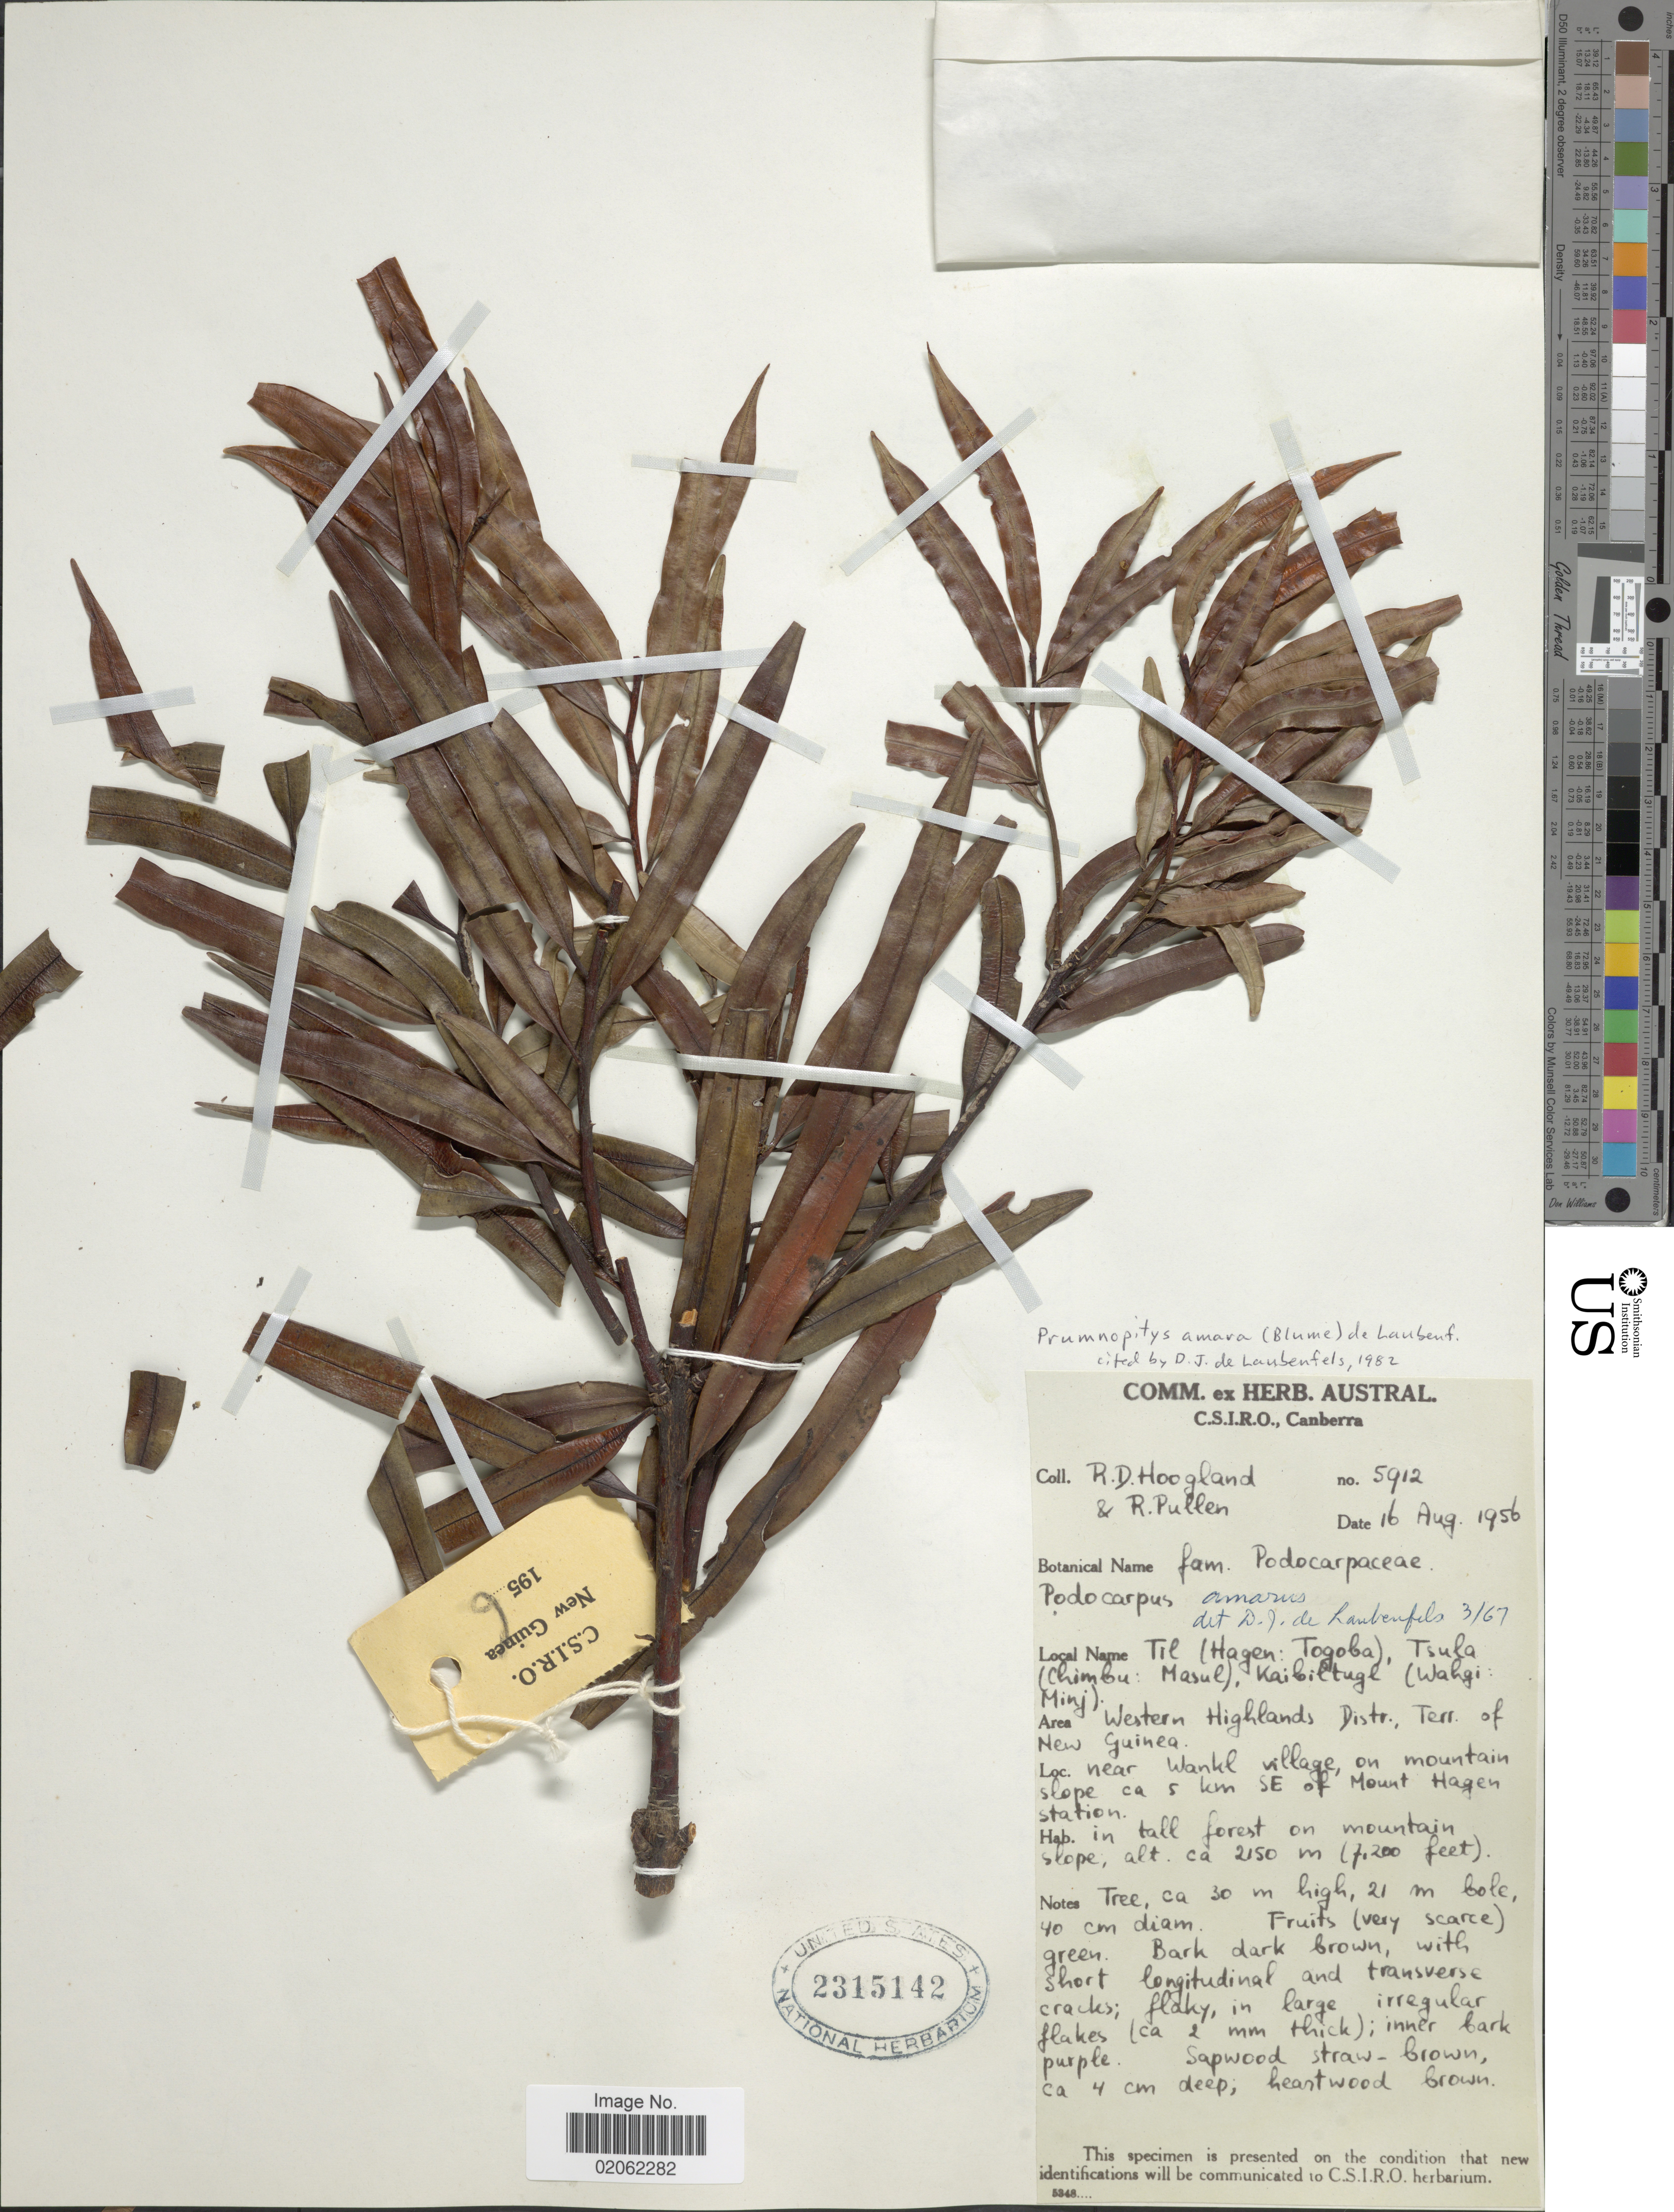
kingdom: Plantae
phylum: Tracheophyta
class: Pinopsida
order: Pinales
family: Podocarpaceae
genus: Prumnopitys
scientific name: Prumnopitys amara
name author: (Blume) de Laub.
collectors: R. D. Hoogland & R. Pullen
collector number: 5912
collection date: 1956-08-16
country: Papua New Guinea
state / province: Western Highlands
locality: Area Western Highlands Distr., Terr of New Guinea, near Wankl village, on mountain slope ca. 5 km SE of Mount Hagen Station, in tall forest on mountain slope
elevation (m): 2150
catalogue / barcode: US 2315142